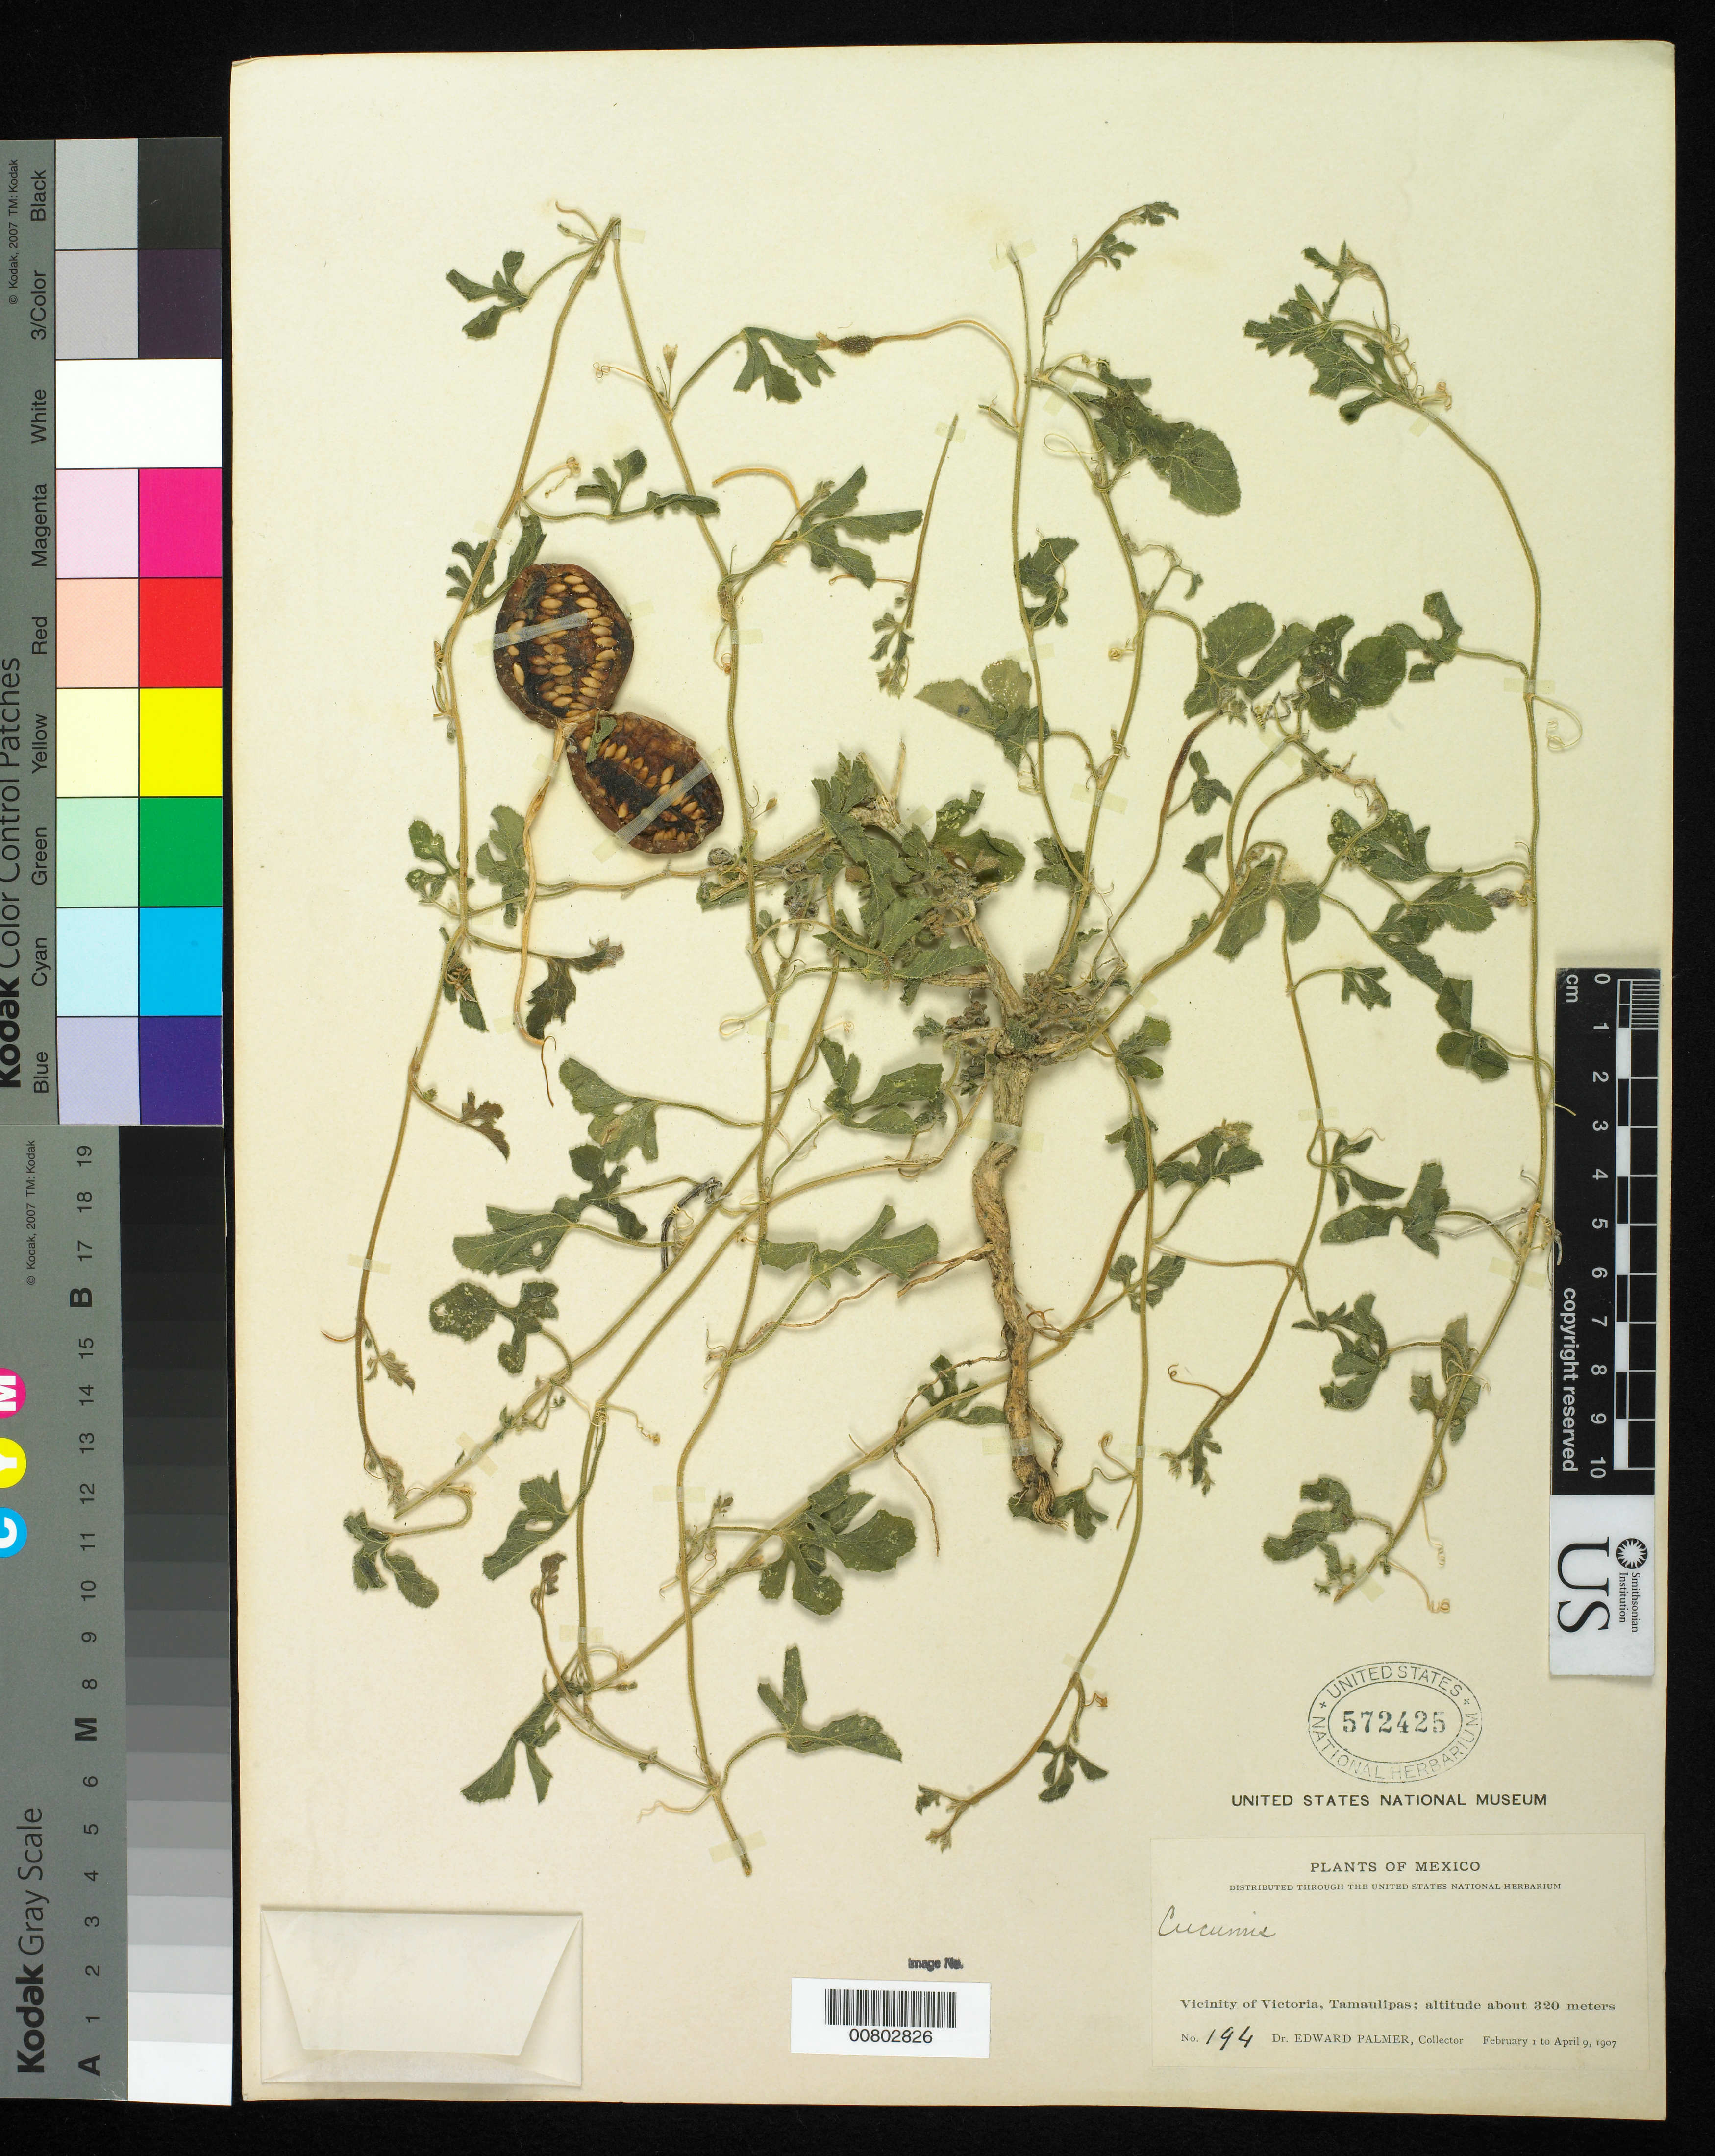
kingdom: Plantae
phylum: Tracheophyta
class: Magnoliopsida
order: Cucurbitales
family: Cucurbitaceae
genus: Cucumis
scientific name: Cucumis anguria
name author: L.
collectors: E. Palmer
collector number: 194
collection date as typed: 01 Feb 1907 to 09 Apr 1907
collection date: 1907-02-01/1907-04-09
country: Mexico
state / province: Tamaulipas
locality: Vicinity of Victoria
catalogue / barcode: US 572425